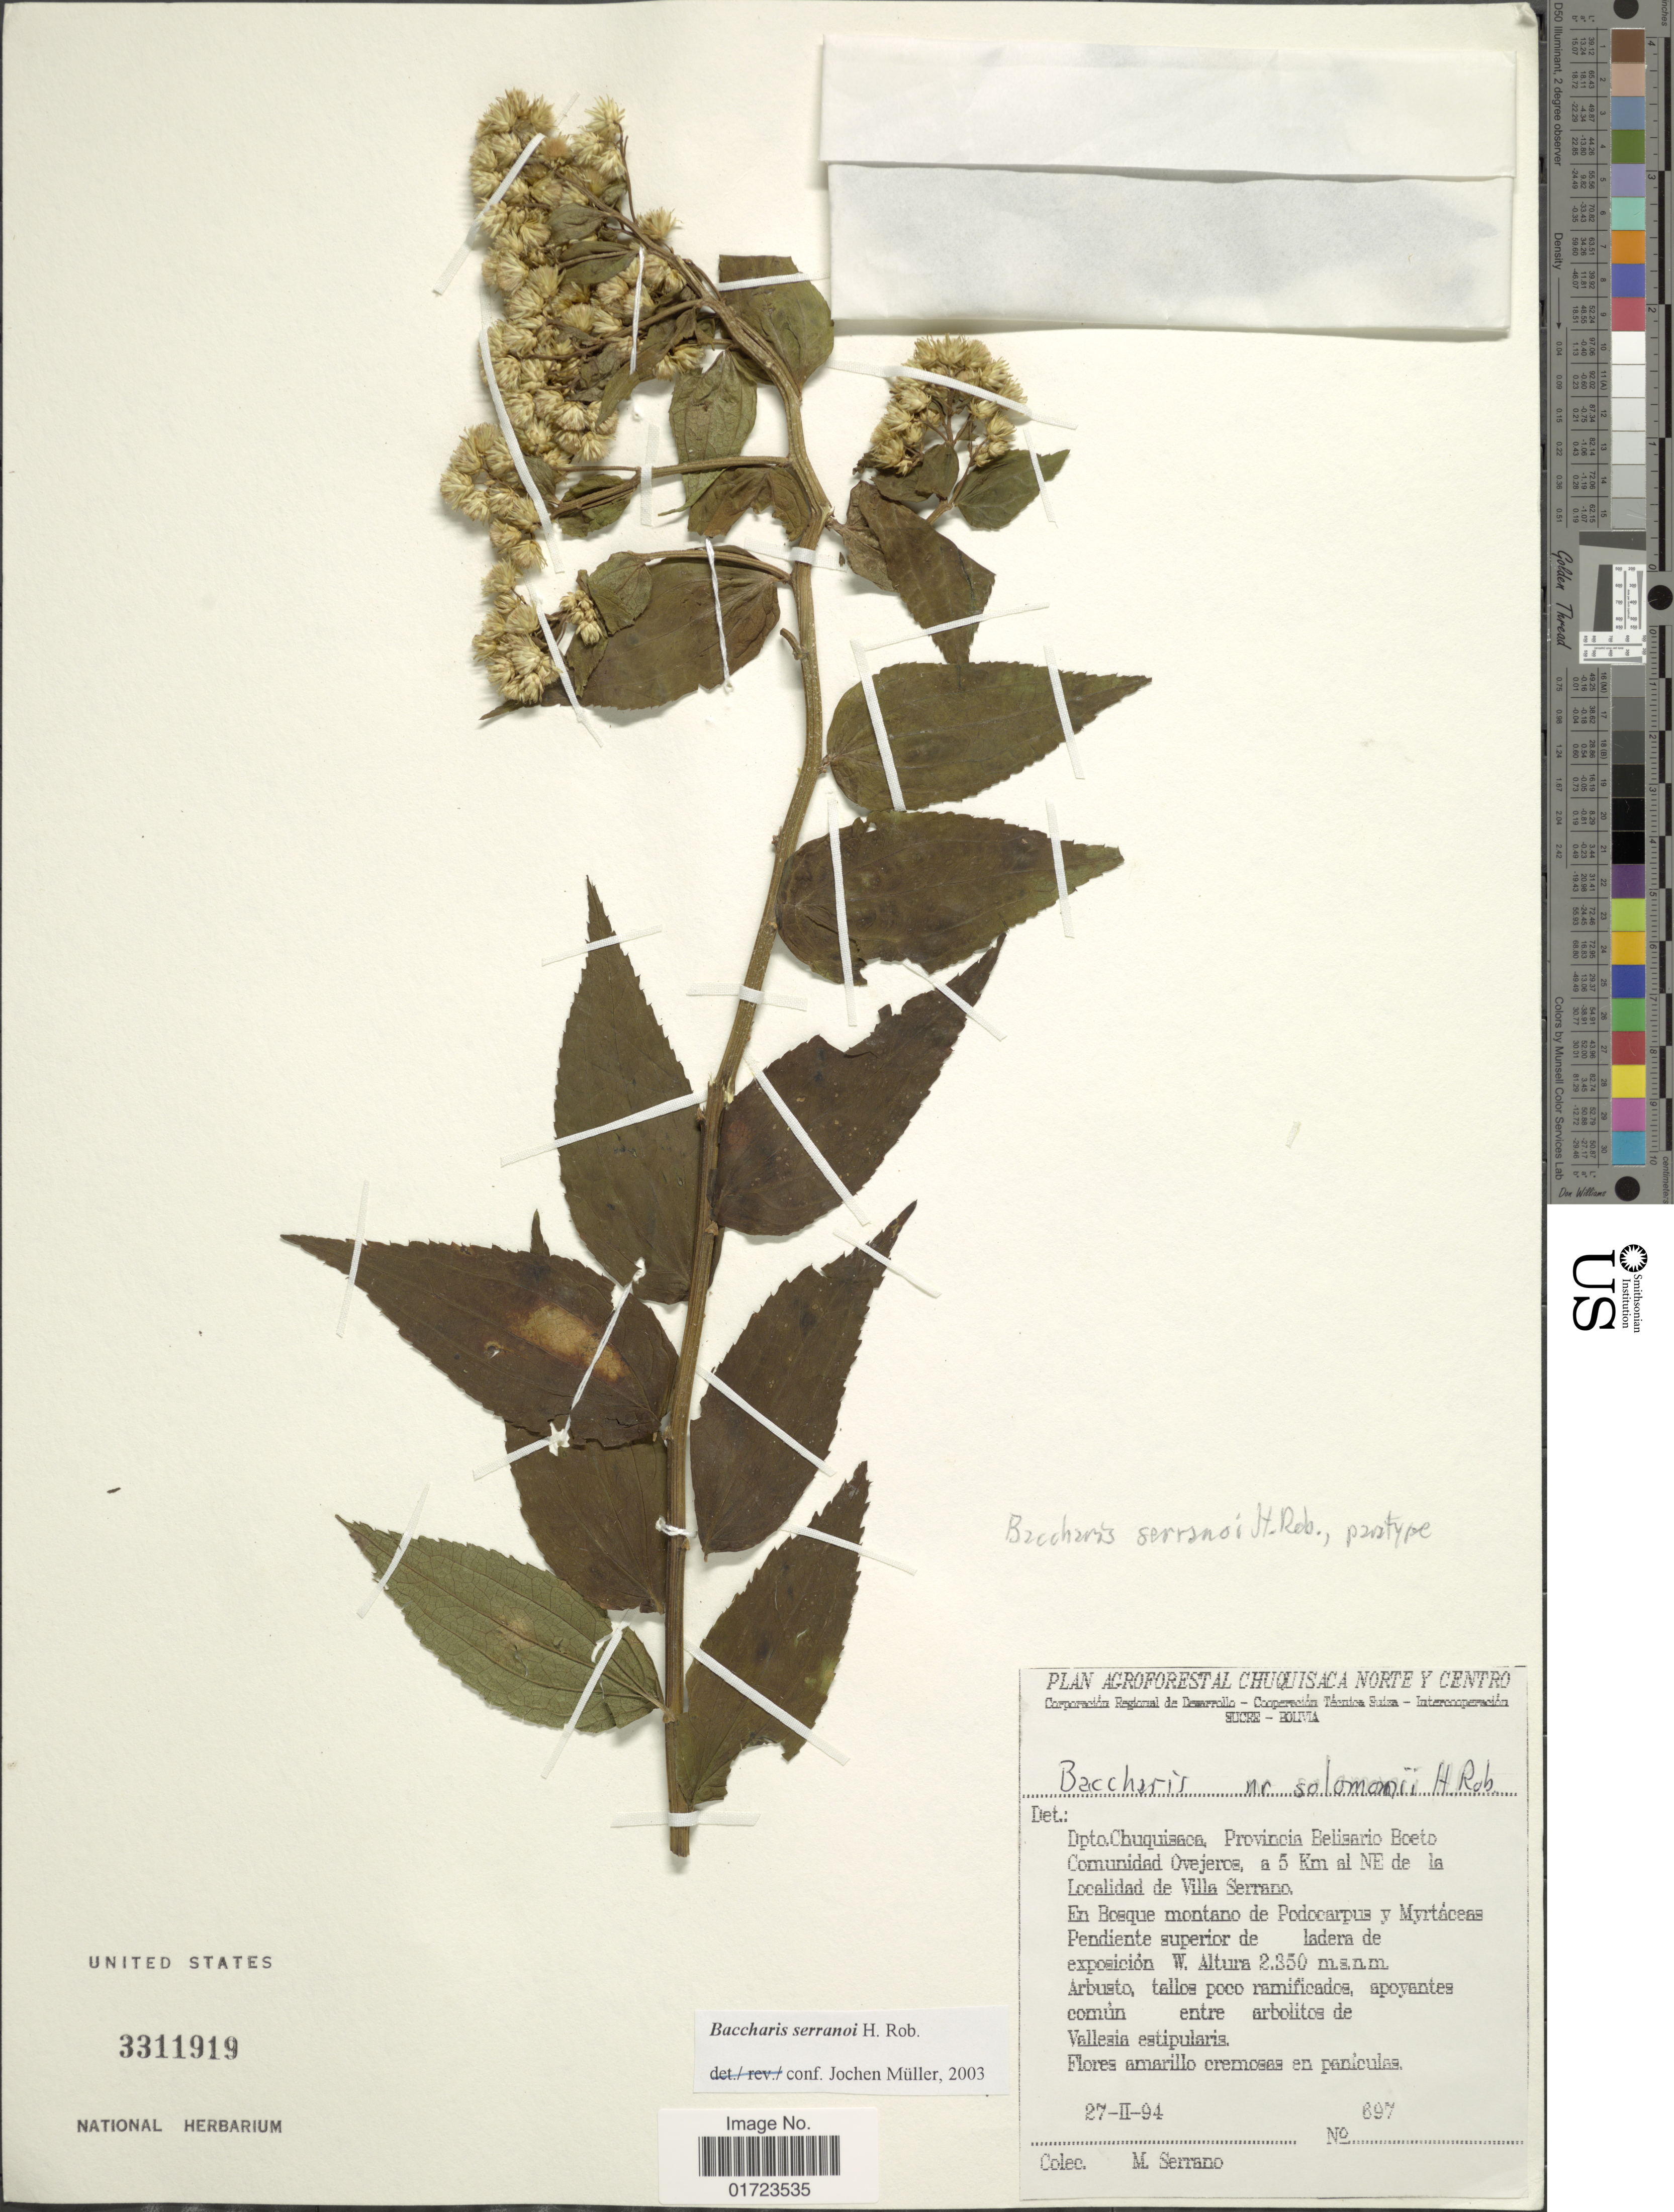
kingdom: Plantae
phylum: Tracheophyta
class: Magnoliopsida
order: Asterales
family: Asteraceae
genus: Baccharis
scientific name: Baccharis serranoi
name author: H. Rob.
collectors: M. Serrano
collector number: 697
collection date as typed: Transcribed d/m/y: 27/2/94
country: Bolivia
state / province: Chuquisaca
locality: Dpto. Chuquisaca, Provincia Belisario Boeto Comuniddad Overos, A 5 Km all NE de la Locailidad de Villa Serrano.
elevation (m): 2350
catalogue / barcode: US 3311919